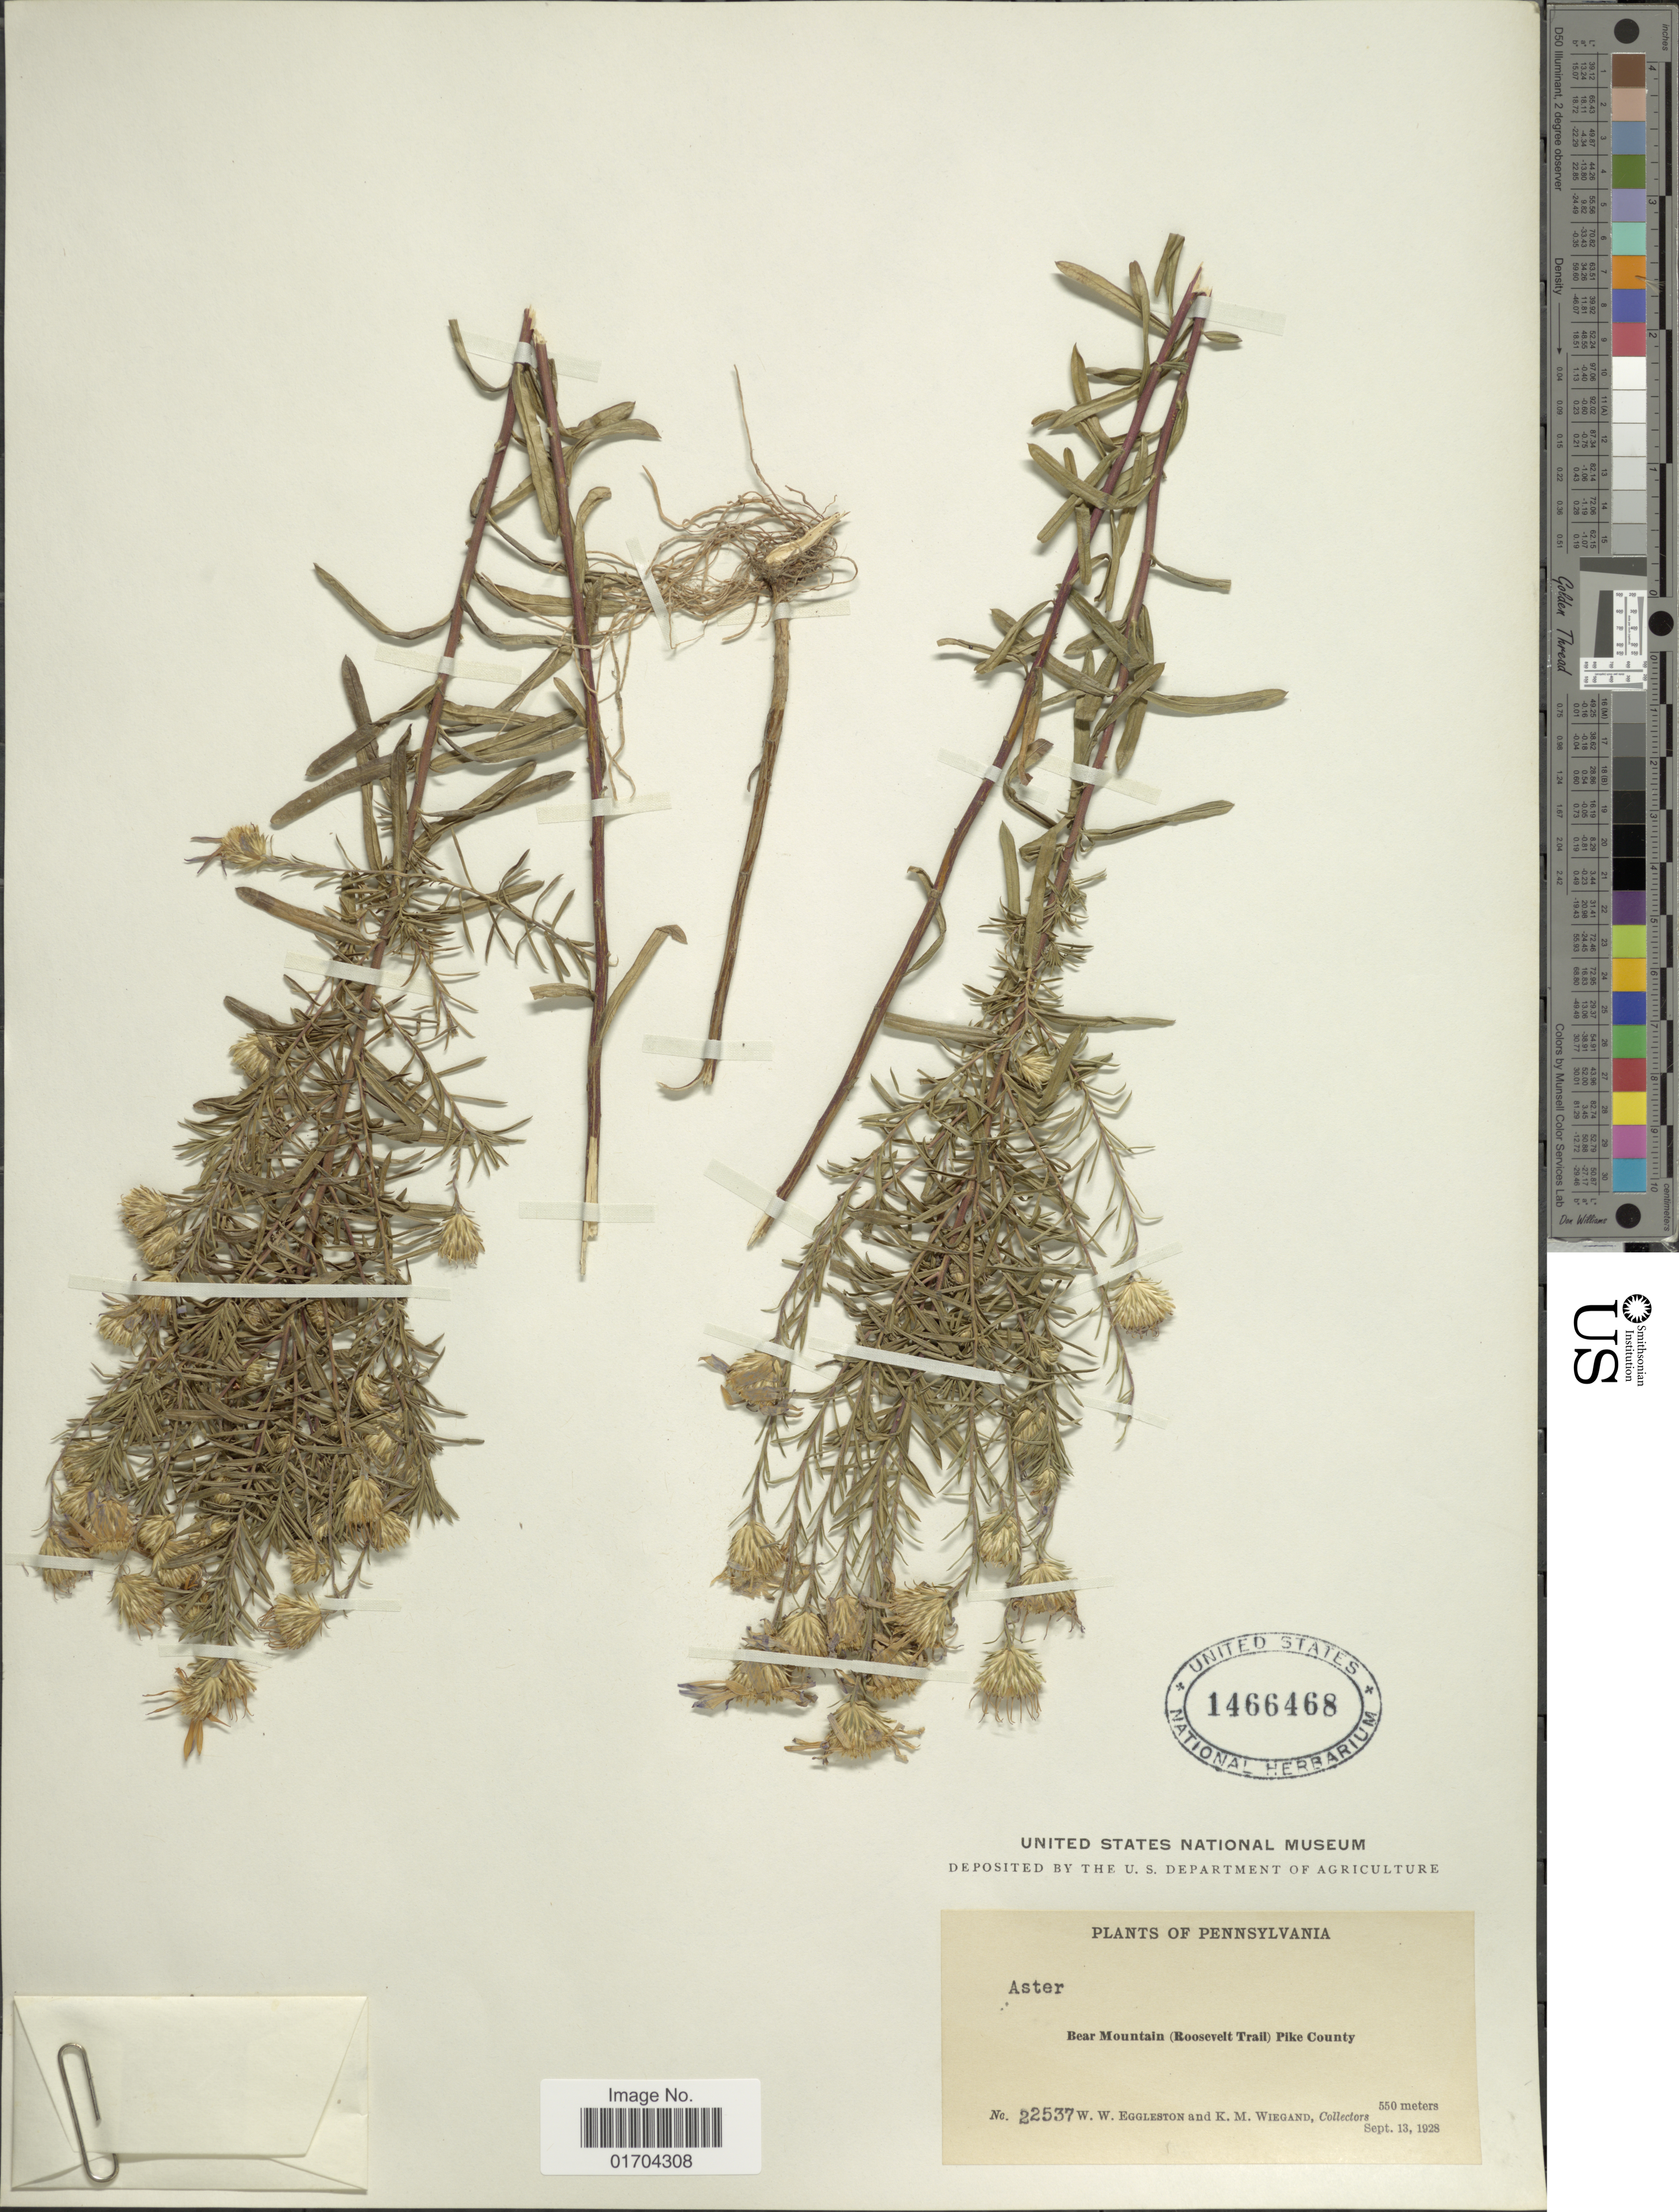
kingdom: Plantae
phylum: Tracheophyta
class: Magnoliopsida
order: Asterales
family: Asteraceae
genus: Symphyotrichum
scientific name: Symphyotrichum sp.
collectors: W. W. Eggleston & K. M. Wiegand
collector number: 22537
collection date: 1928-09-13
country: United States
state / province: Pennsylvania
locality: Bear Mountain (Roosevelt Trail) Pike County.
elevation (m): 550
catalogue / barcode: US 1466468